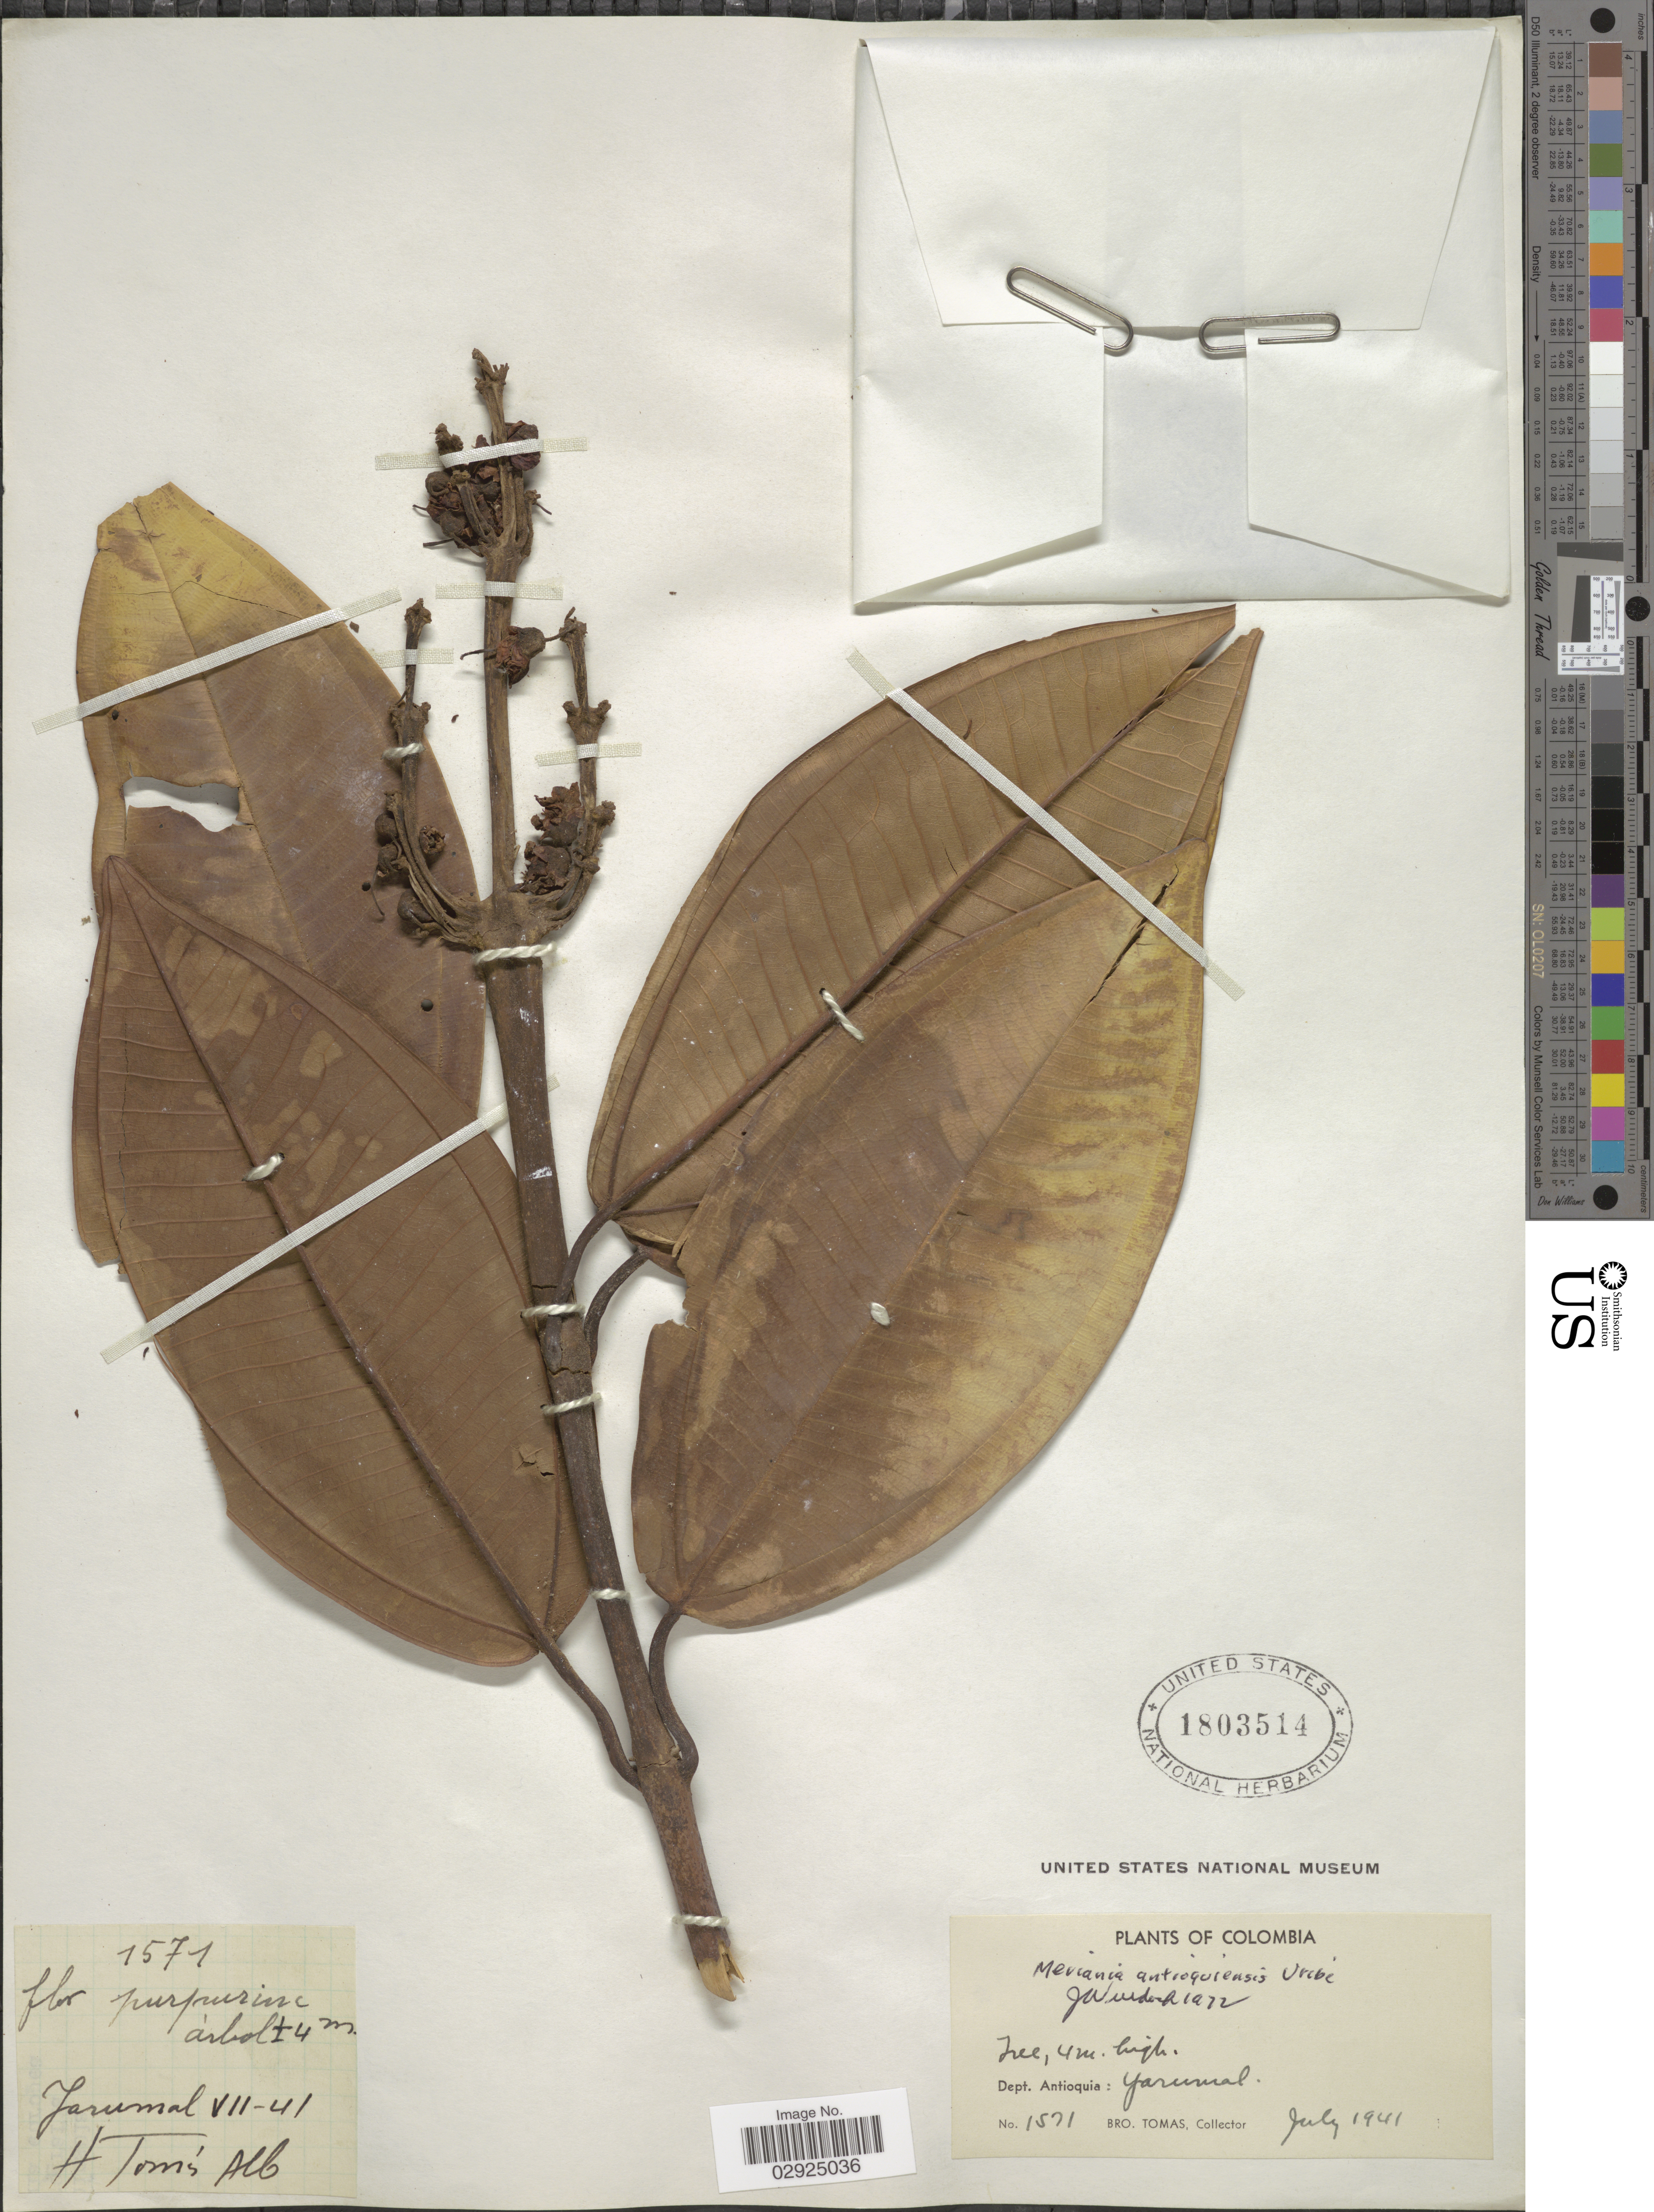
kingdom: Plantae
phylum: Tracheophyta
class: Magnoliopsida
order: Myrtales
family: Melastomataceae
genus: Meriania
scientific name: Meriania antioquiensis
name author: L. Uribe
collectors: B. Tomas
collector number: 1571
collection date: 1941-07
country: Colombia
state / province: Antioquia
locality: Dept. Antioquia: Yarumal.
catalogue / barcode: US 1803514